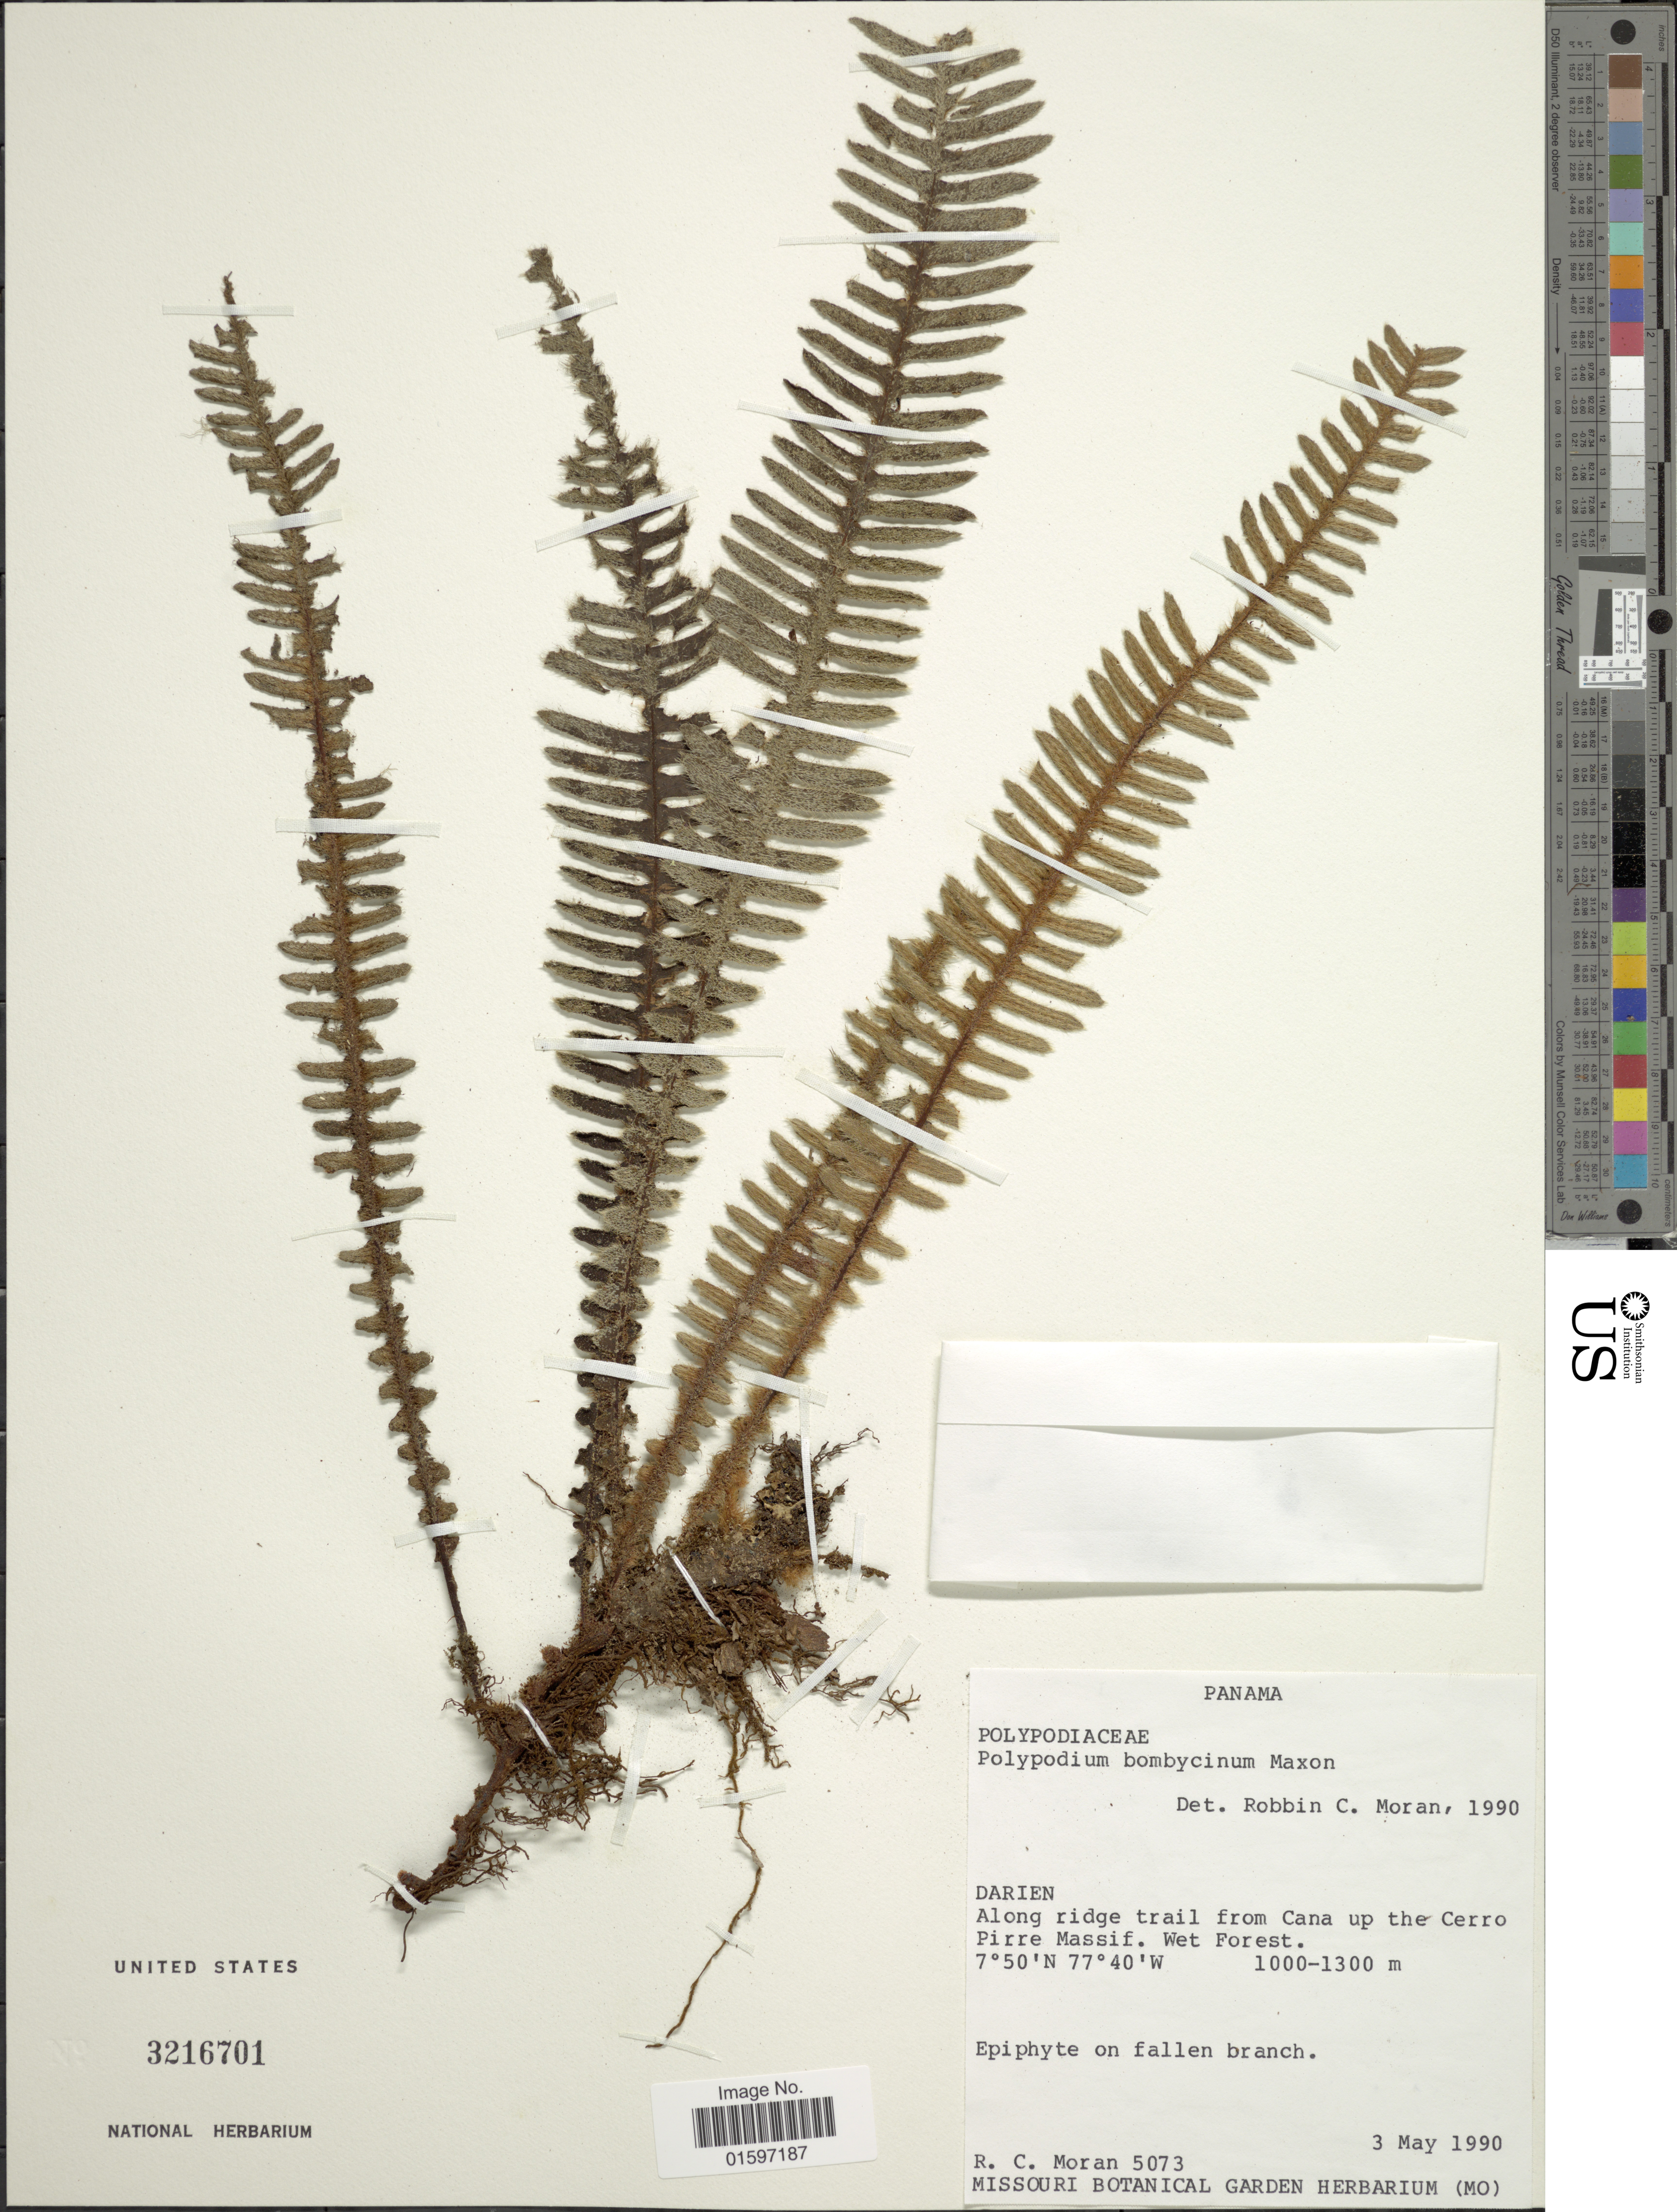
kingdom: Plantae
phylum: Tracheophyta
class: Polypodiopsida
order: Polypodiales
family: Polypodiaceae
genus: Pleopeltis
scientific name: Pleopeltis bombycina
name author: (Maxon) A.R. Sm.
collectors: R. C. Moran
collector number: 5073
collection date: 1990-05-03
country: Panama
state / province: Darién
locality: Along ridge trail from Cana up the Cerro Pirre Massif. Wet Forest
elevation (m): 1000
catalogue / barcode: US 3216701